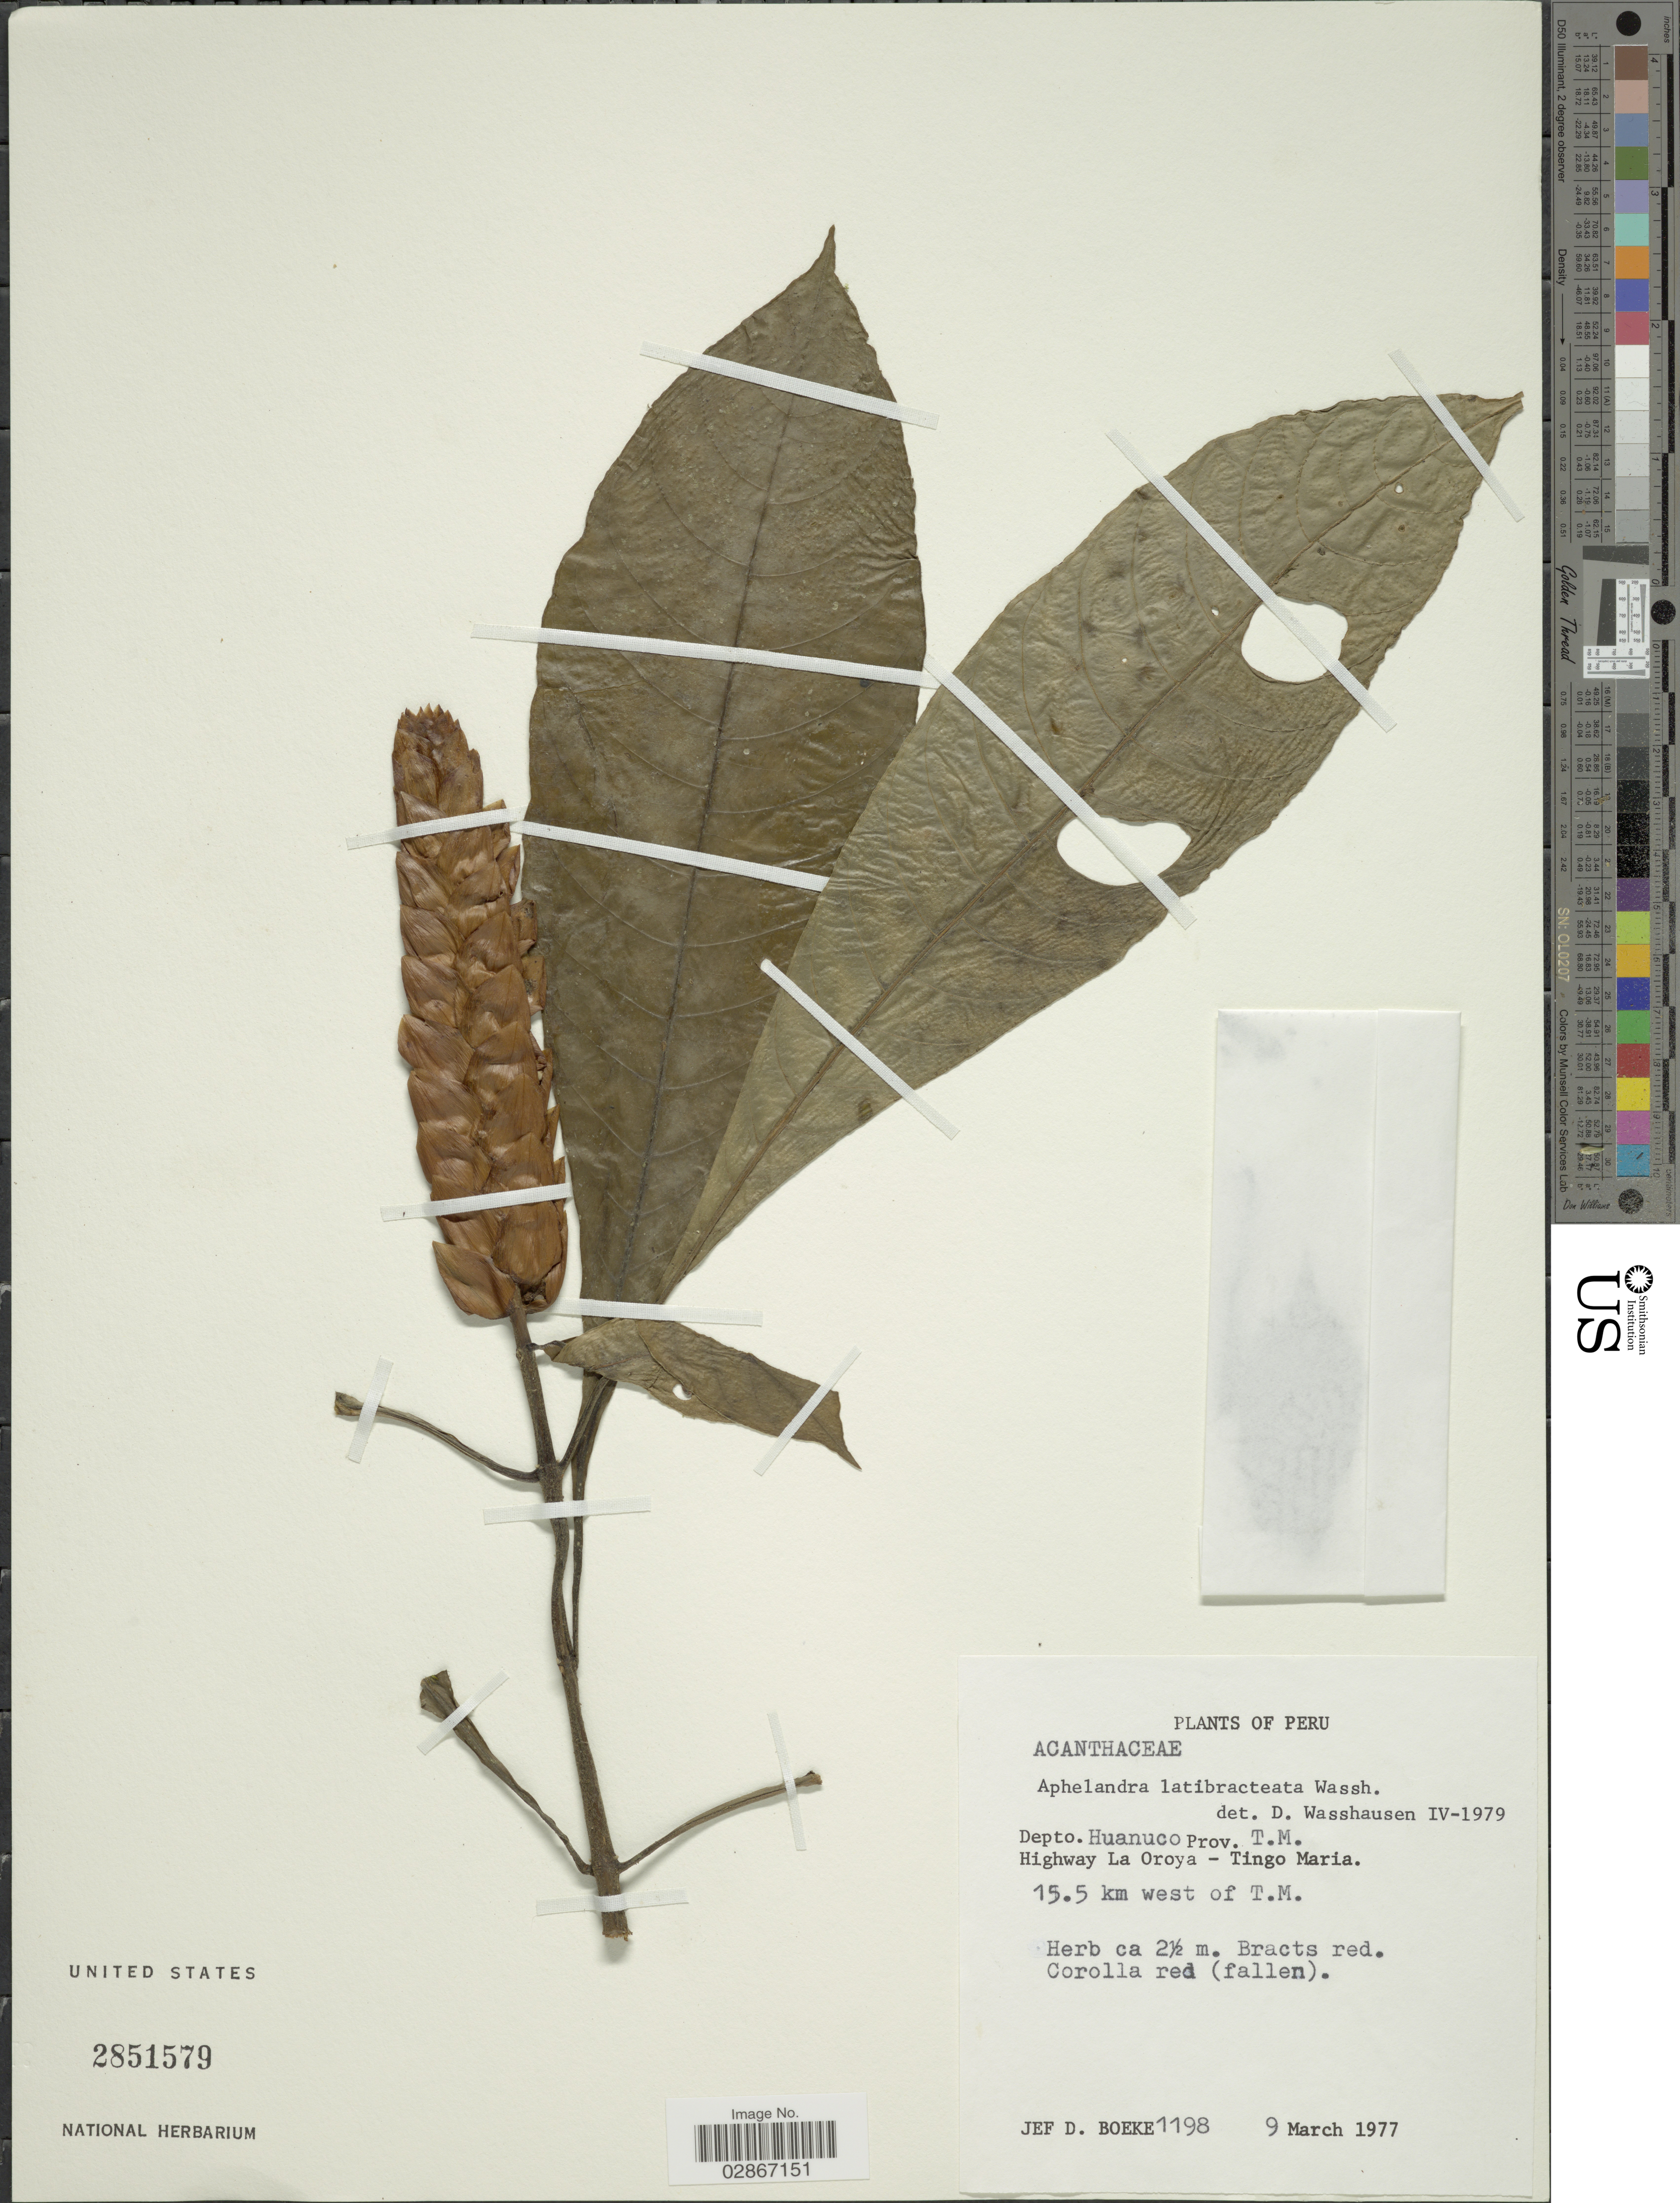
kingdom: Plantae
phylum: Tracheophyta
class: Magnoliopsida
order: Lamiales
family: Acanthaceae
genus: Aphelandra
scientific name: Aphelandra latibracteata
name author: Wassh.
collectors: J. Boeke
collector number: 1198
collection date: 1977-03-09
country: Peru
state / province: Huánuco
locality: Depto. Huanuco, Prov. T. M. Highway La Oroya - Tingo Maria., 15.5 km west of T.M.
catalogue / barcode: US 2851579